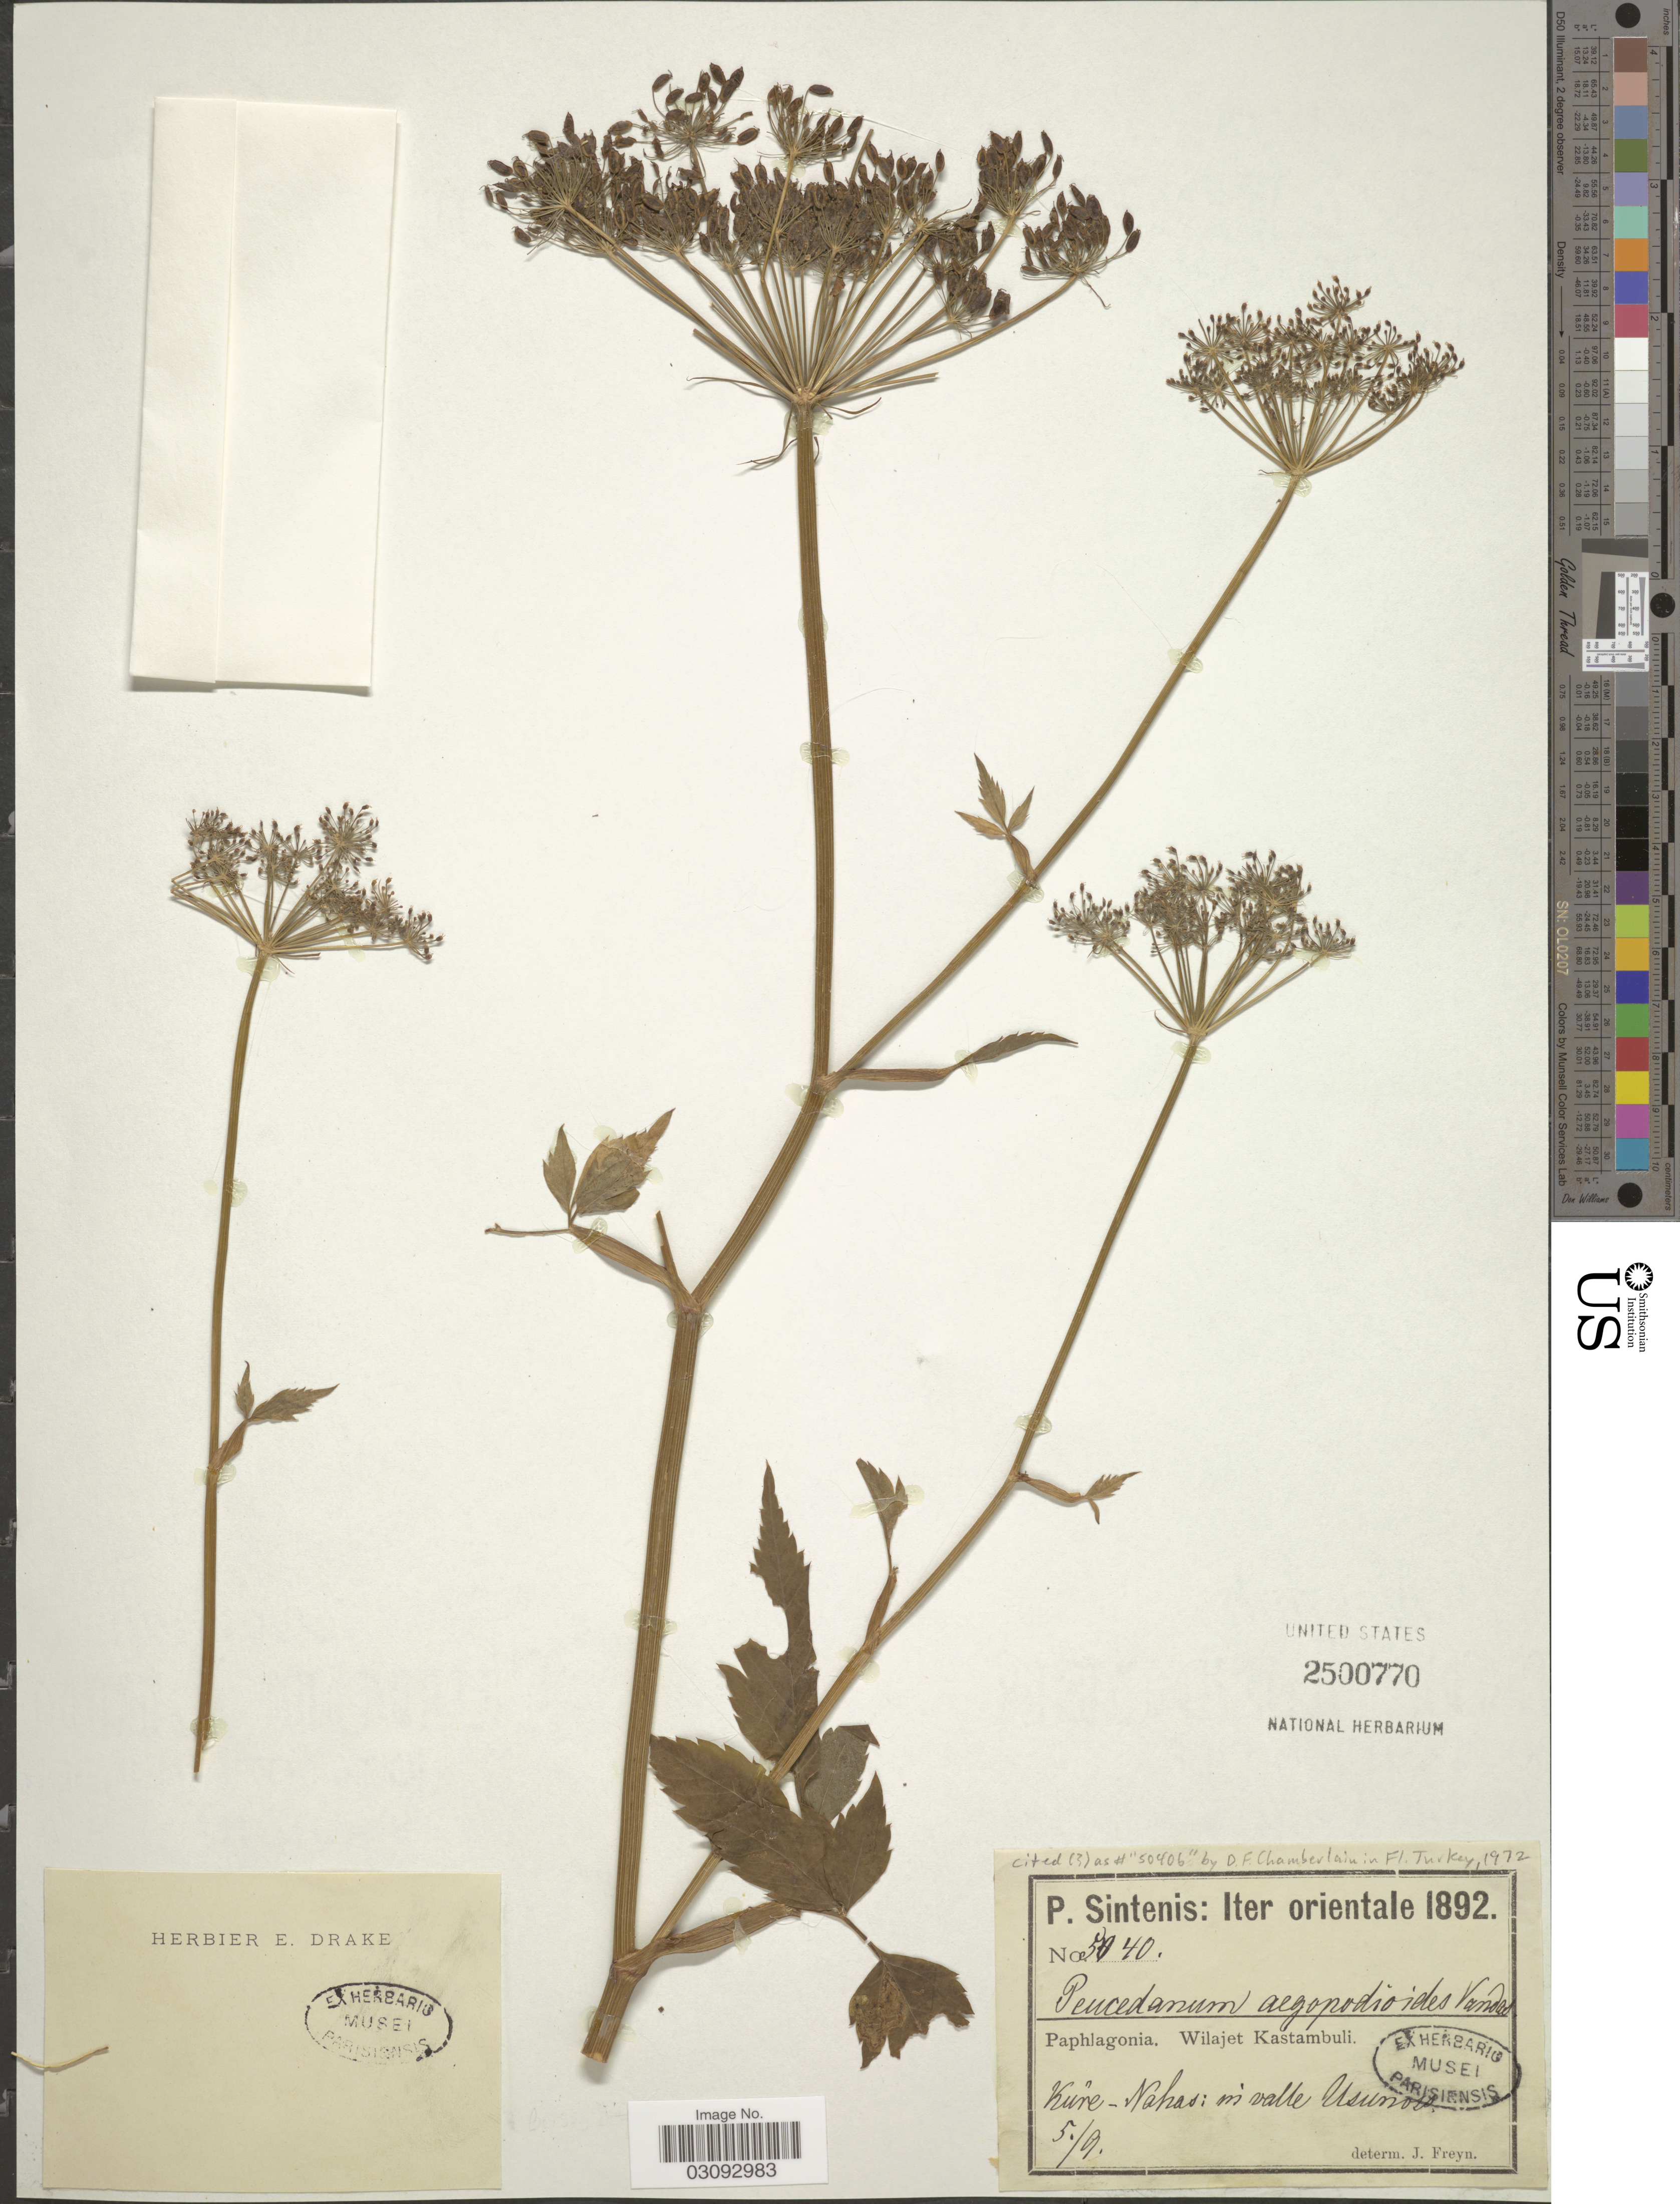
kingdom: Plantae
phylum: Tracheophyta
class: Magnoliopsida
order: Apiales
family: Apiaceae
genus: Peucedanum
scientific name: Peucedanum aegopodioides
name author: (Boiss.) Vandas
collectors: P. Sintenis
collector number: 5040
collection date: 1892-09-05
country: Turkey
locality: Paphlagonia, Wilajet Kastambuli, Kure-Nahas; in valle Usunov [interpreted].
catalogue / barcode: US 2500770